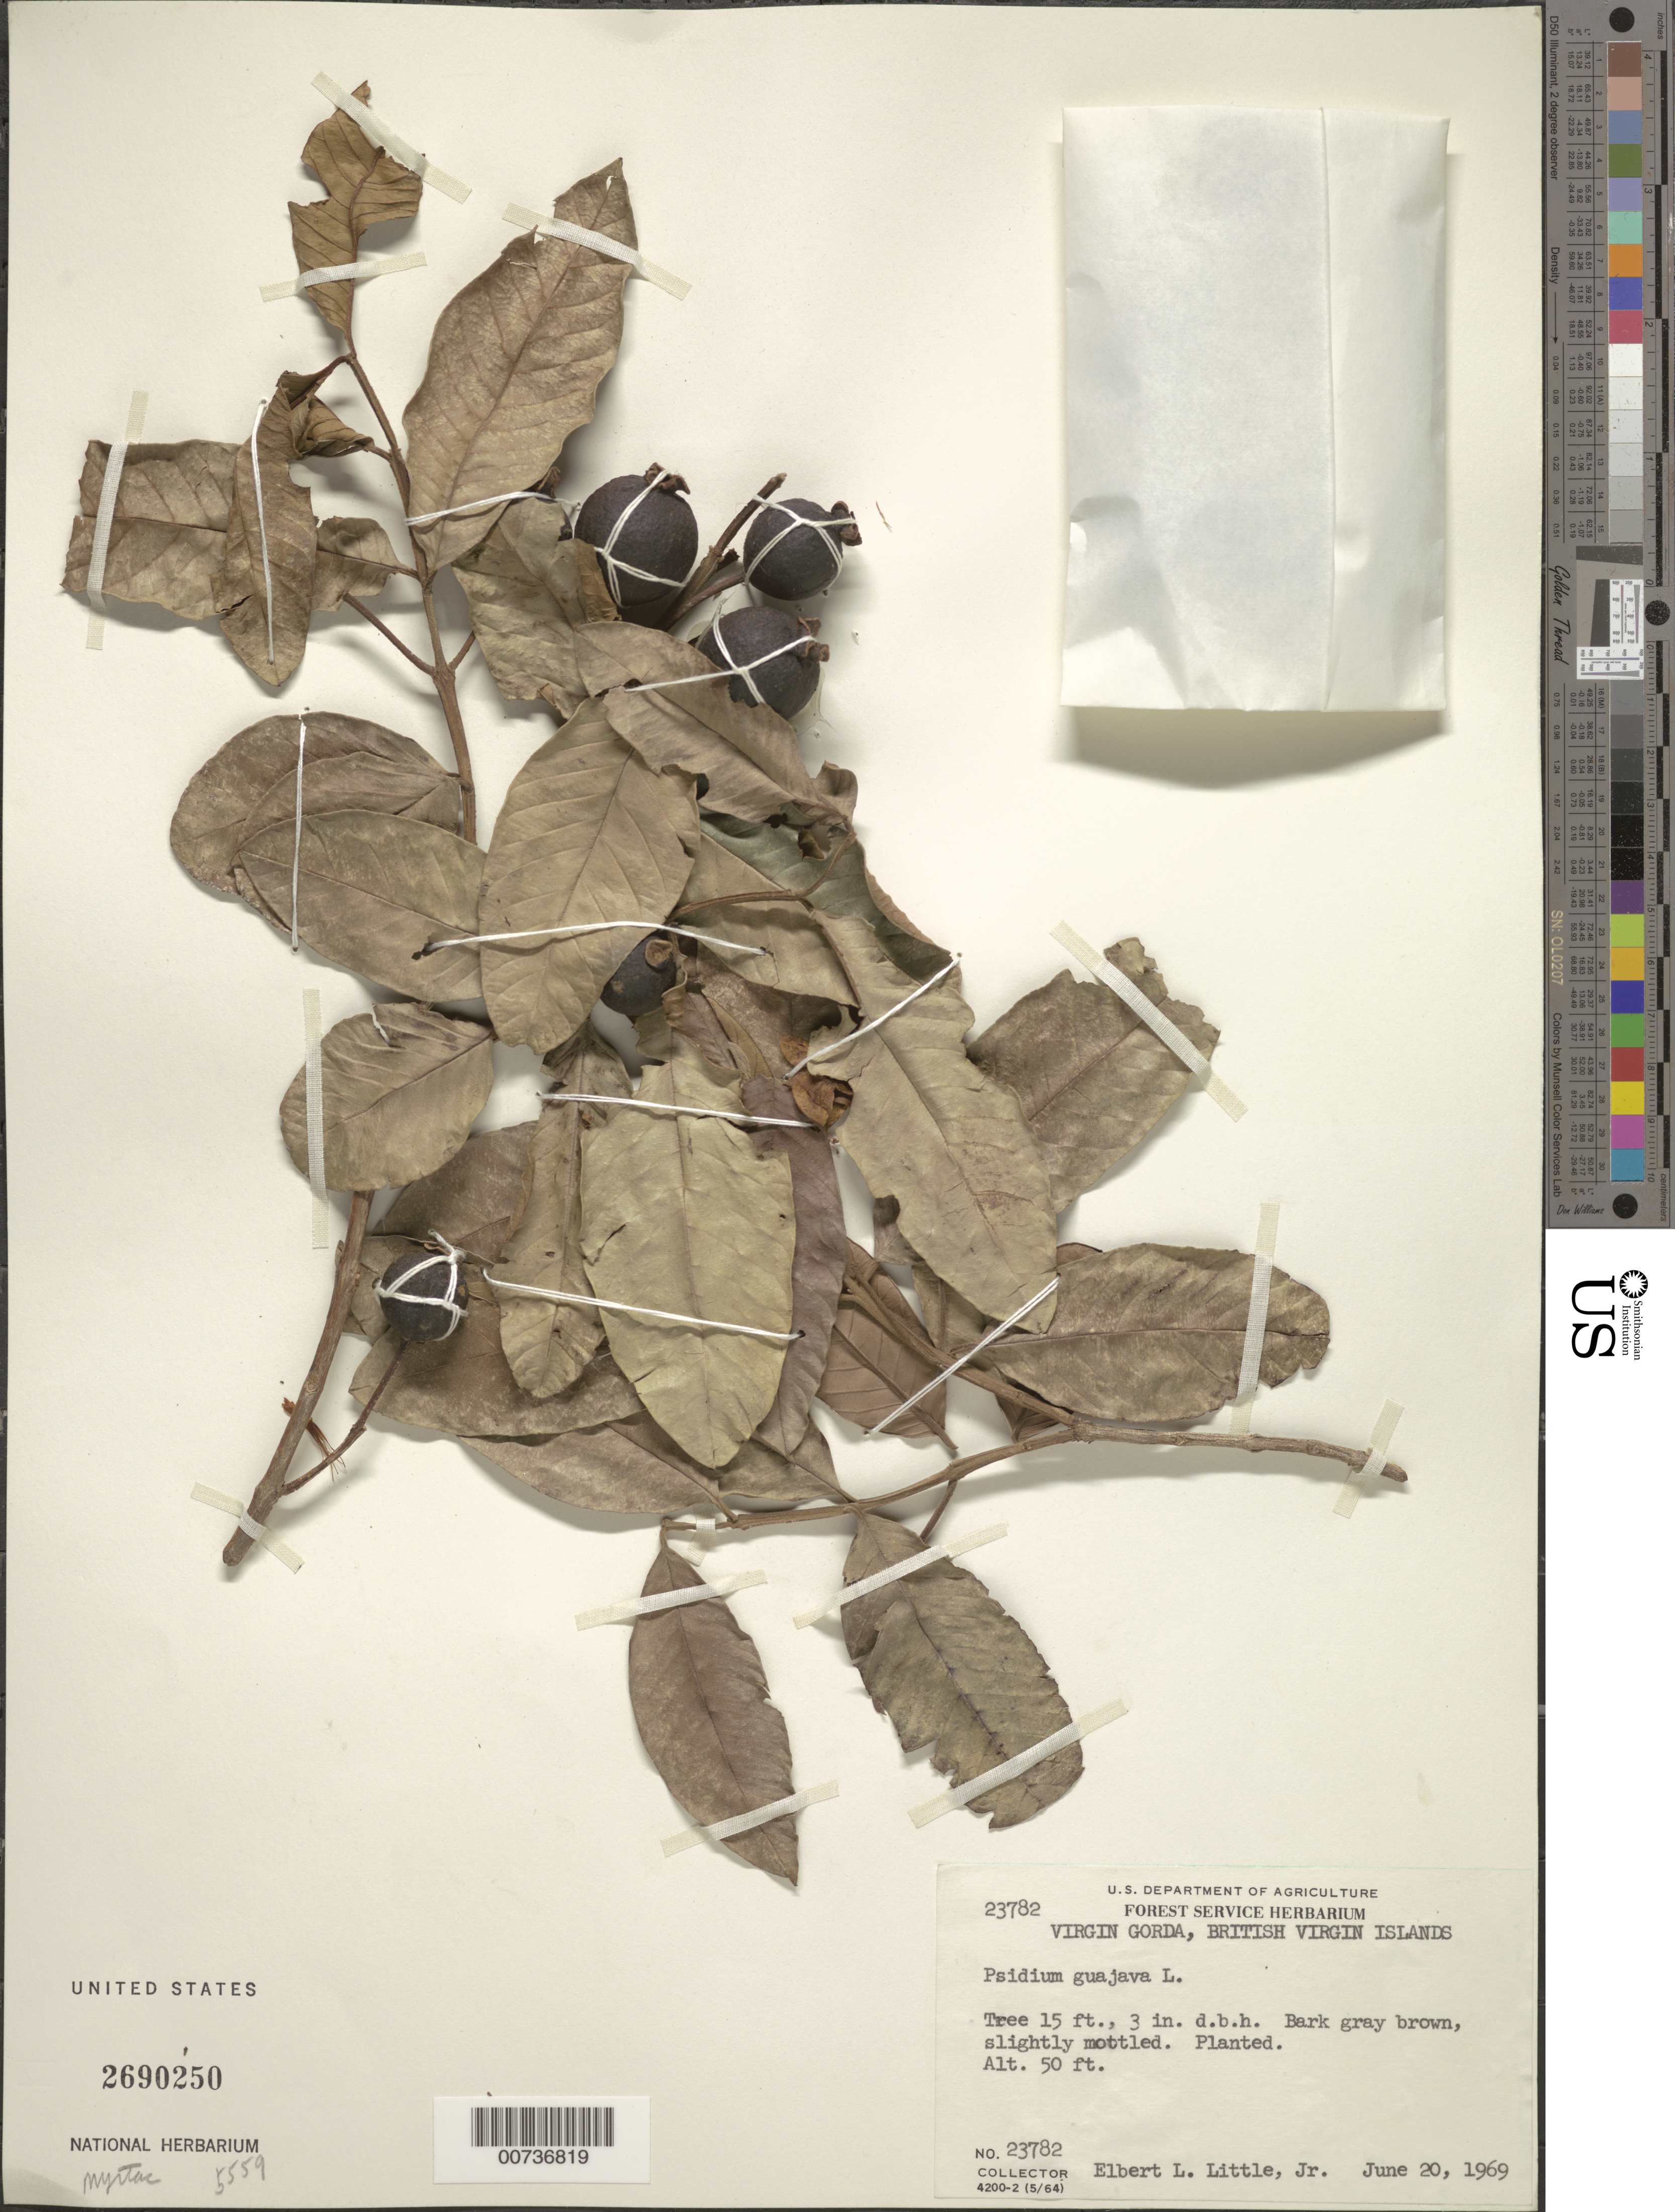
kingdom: Plantae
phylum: Tracheophyta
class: Magnoliopsida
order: Myrtales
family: Myrtaceae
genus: Psidium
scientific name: Psidium guajava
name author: L.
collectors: E. L. Little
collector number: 23782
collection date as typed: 20 Jun 1969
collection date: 1969-06-20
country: British Virgin Islands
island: Virgin Gorda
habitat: Planted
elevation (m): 15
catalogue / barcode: US 2690250